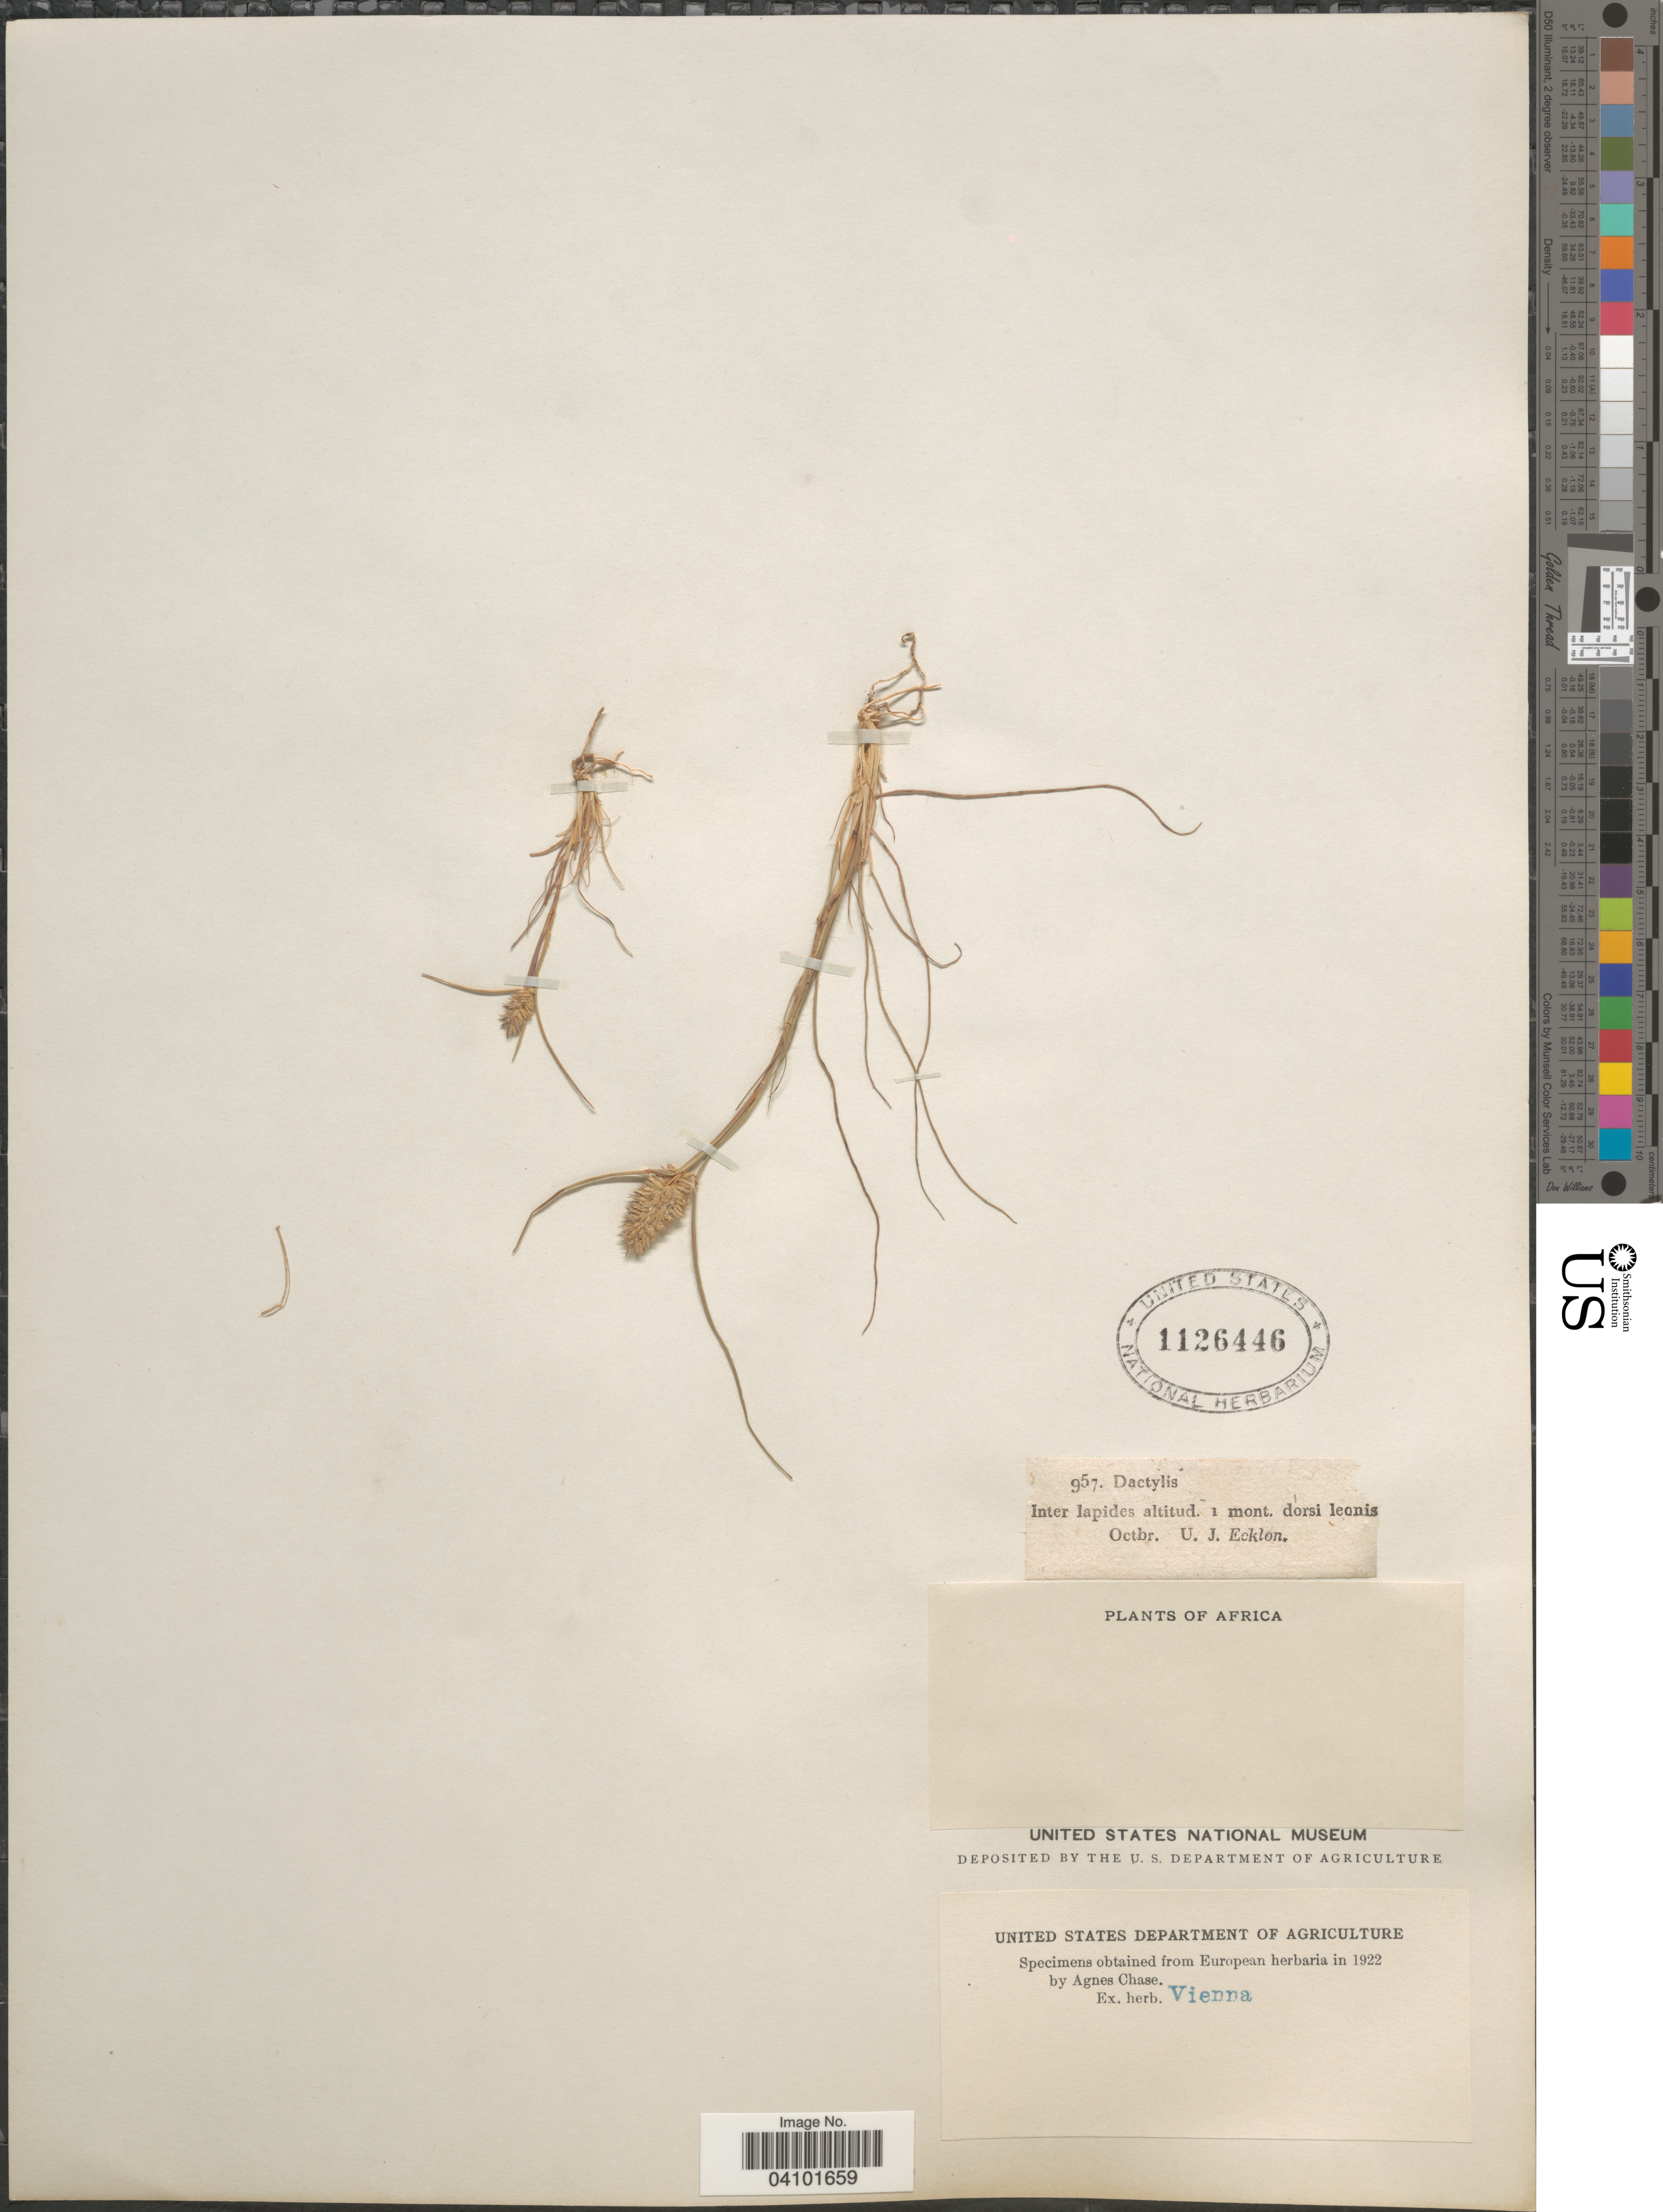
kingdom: Plantae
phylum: Tracheophyta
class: Liliopsida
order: Poales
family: Poaceae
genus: Tribolium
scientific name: Tribolium hispidum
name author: (Thunb.) Desv.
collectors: U. Ecklon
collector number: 957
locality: Africa. Inter lapides altitud. 1 mont. dorsi leonis.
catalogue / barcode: US 1126446